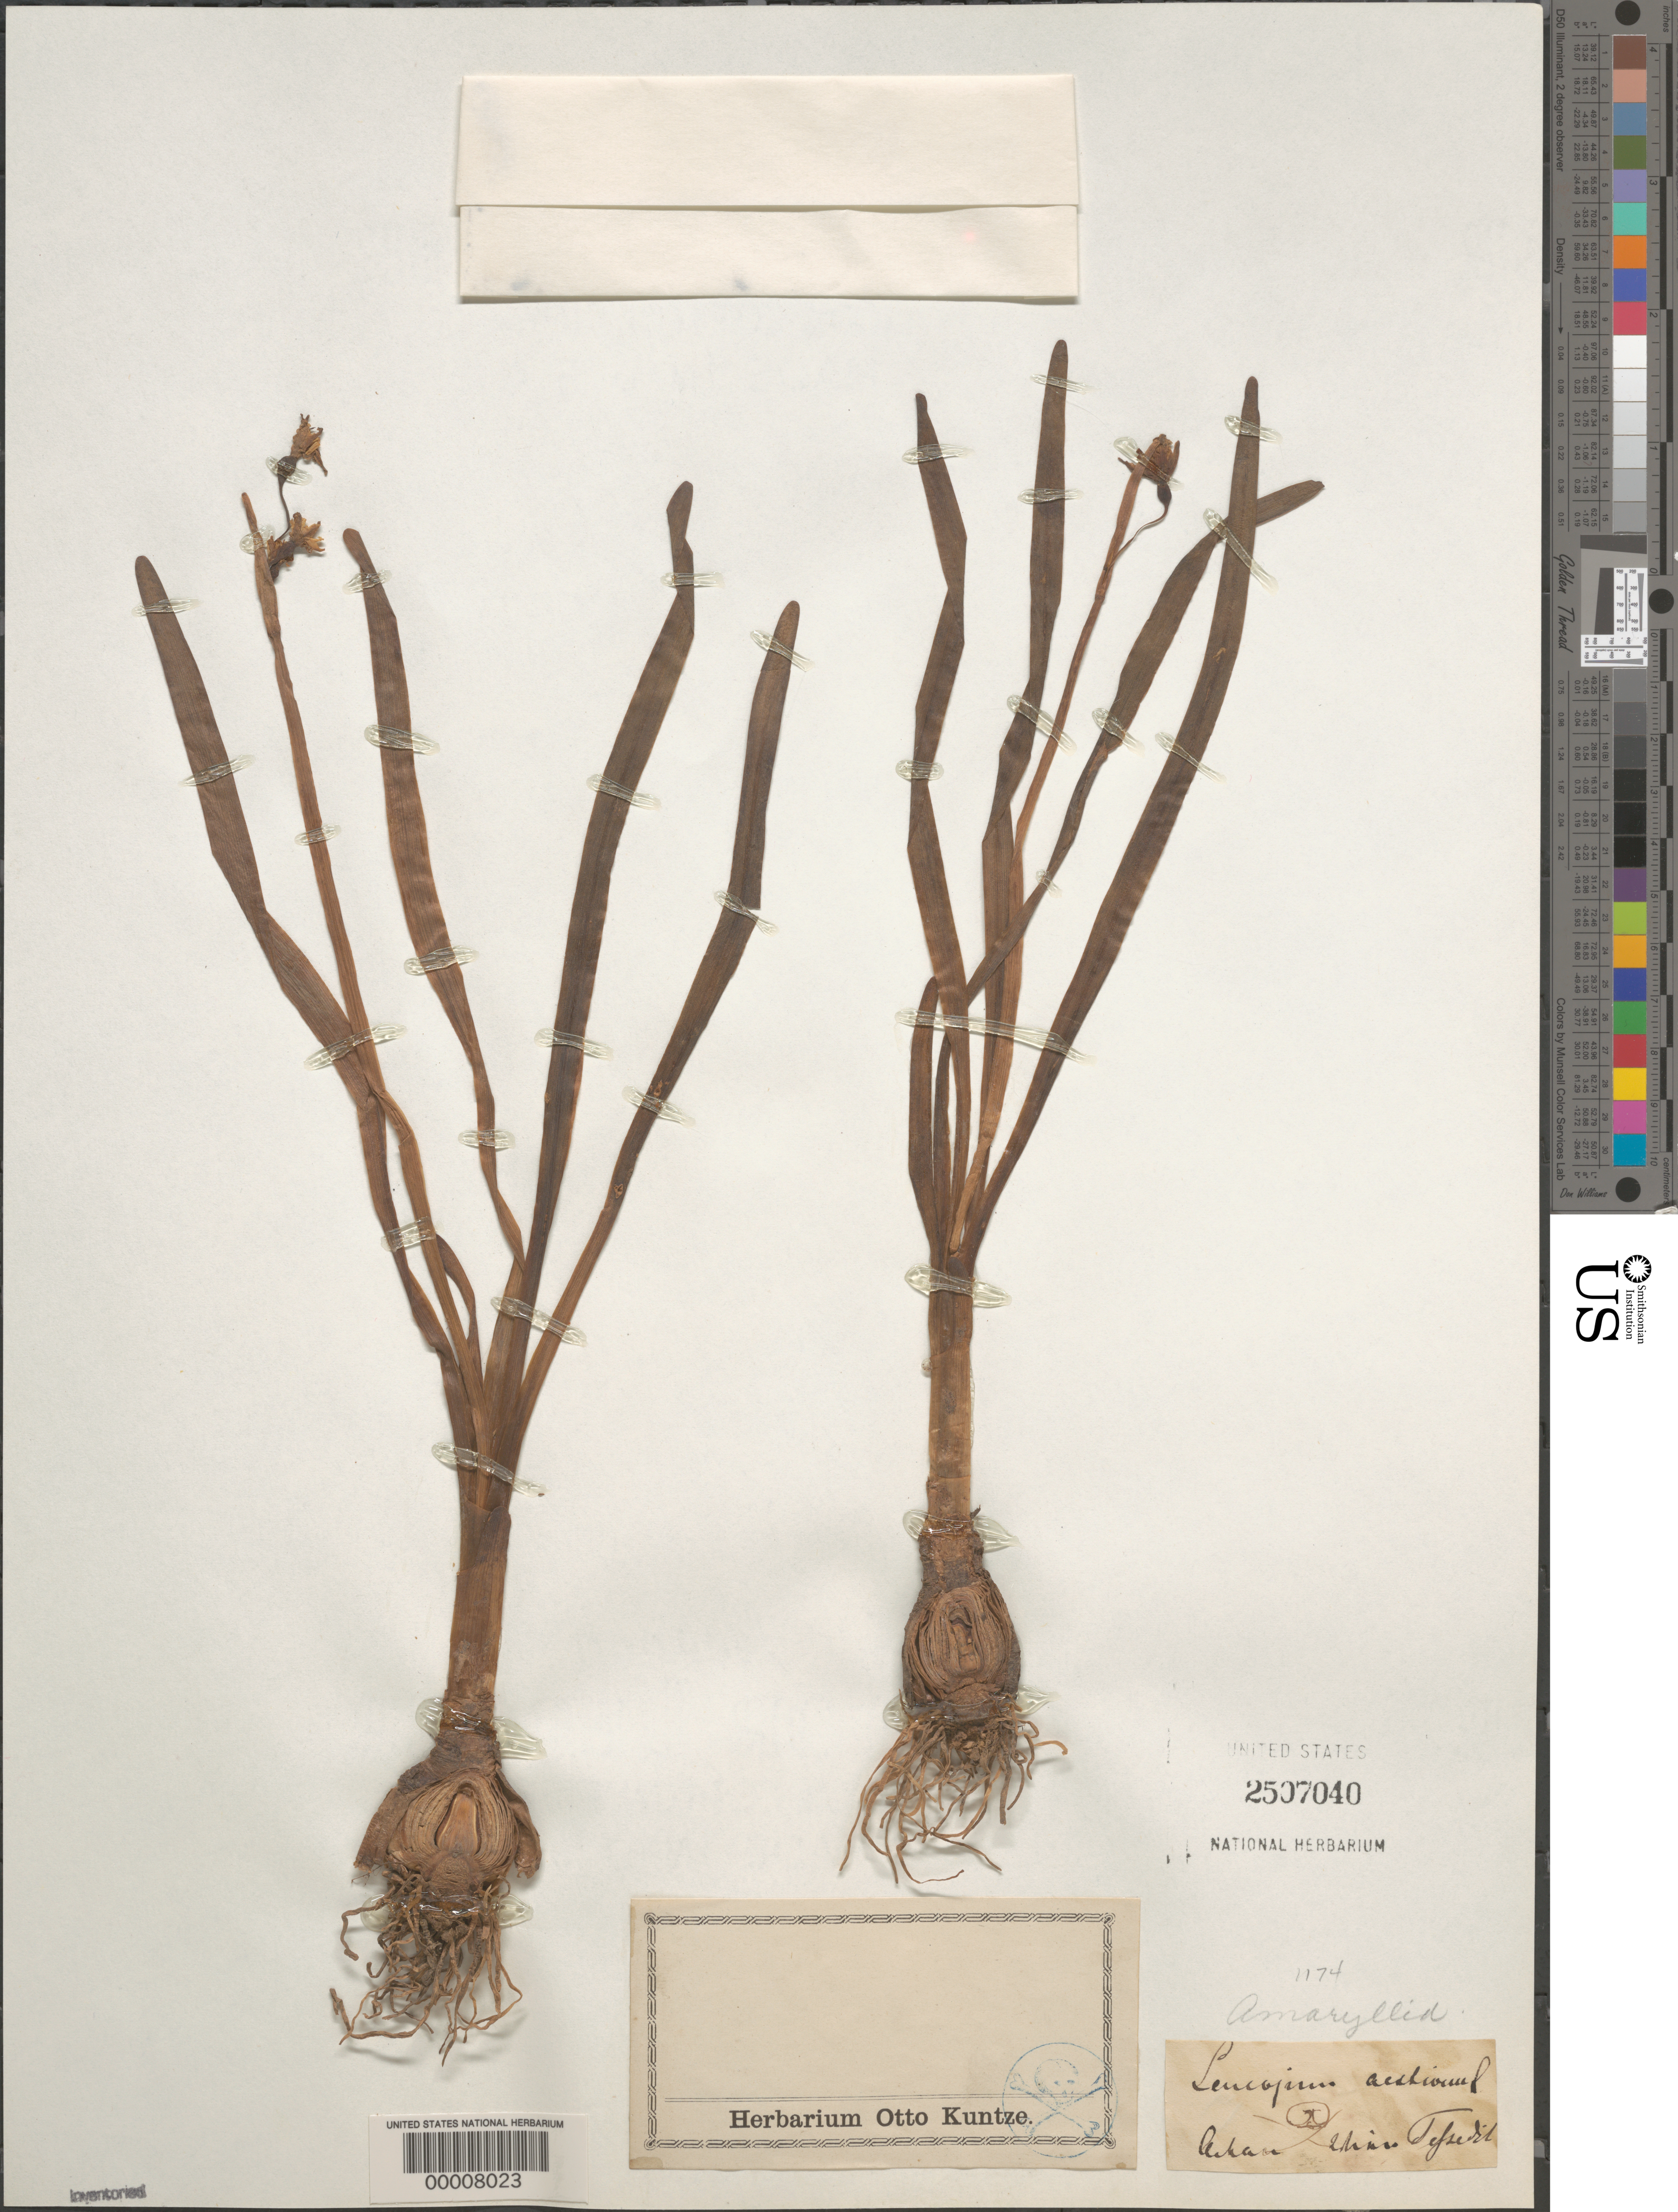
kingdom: Plantae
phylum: Tracheophyta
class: Liliopsida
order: Asparagales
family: Amaryllidaceae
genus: Leucojum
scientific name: Leucojum aestivum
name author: L.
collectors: C.E.O. Kuntze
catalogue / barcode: US 2507040